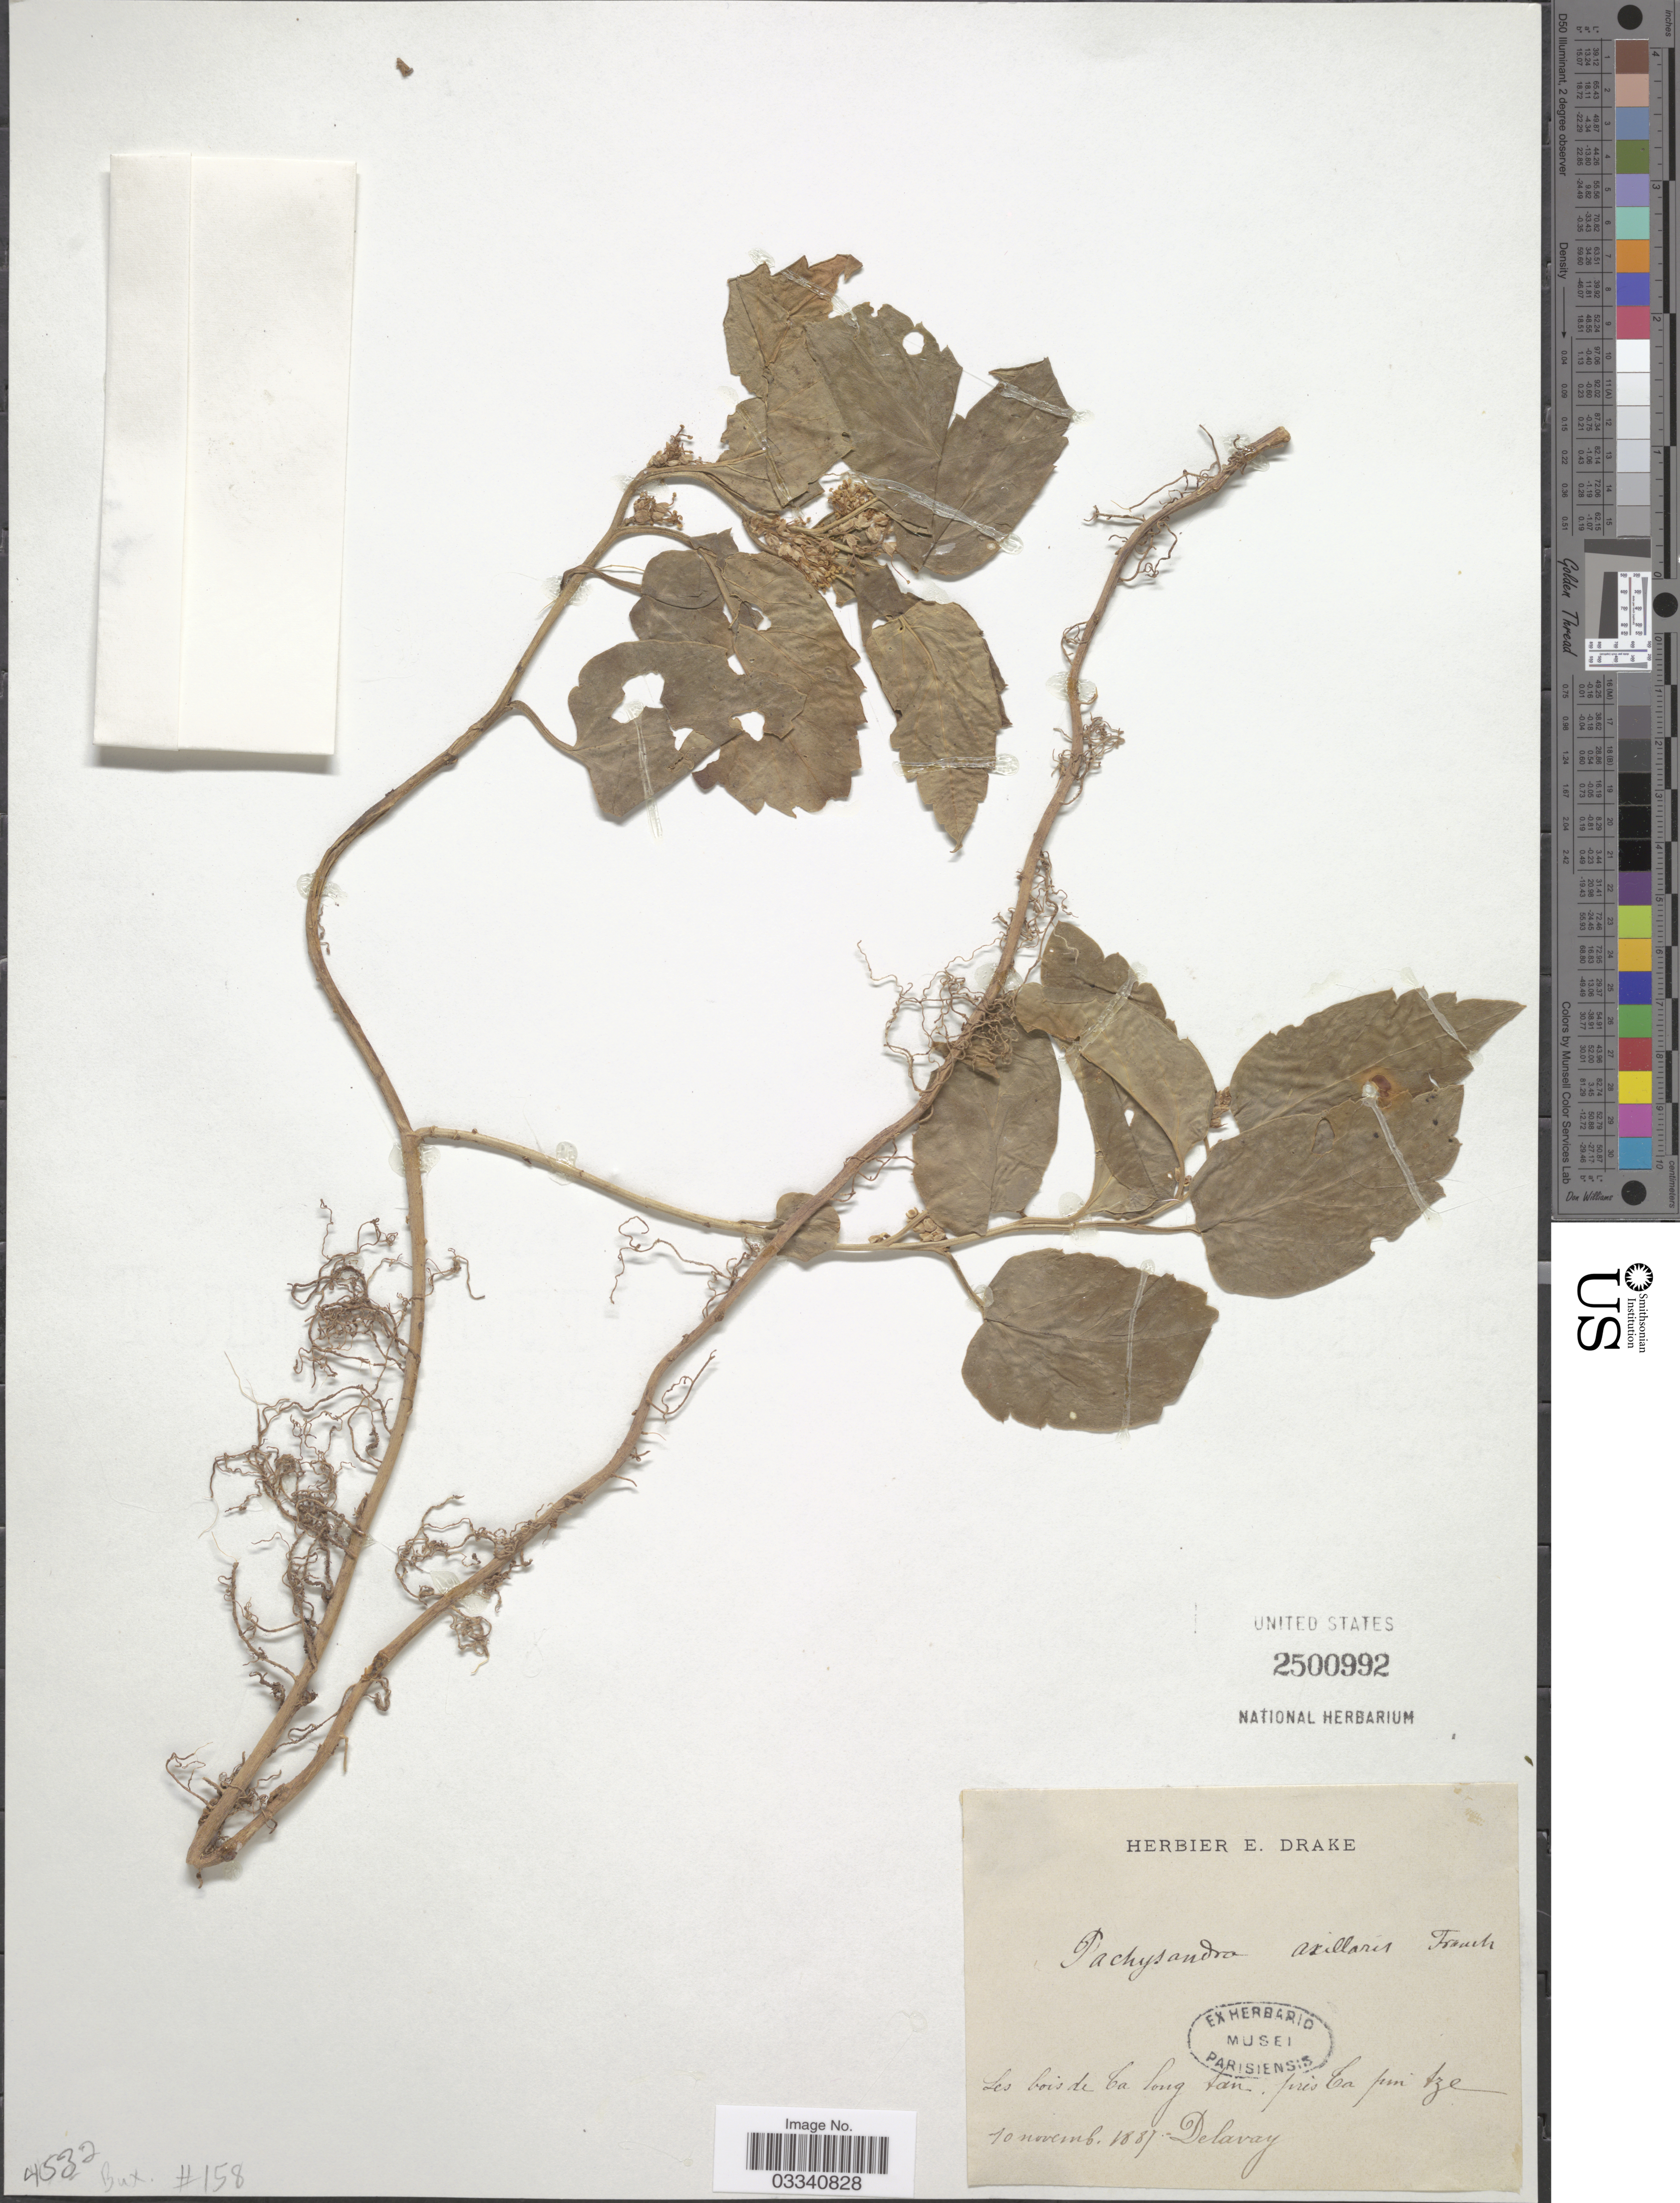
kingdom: Plantae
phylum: Tracheophyta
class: Magnoliopsida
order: Buxales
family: Buxaceae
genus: Pachysandra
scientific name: Pachysandra axillaris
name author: Franch.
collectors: Delavay, --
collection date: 1887-11-10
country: China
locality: Les bois de Ta long tan, prés Ta pin tze.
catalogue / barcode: US 2500992